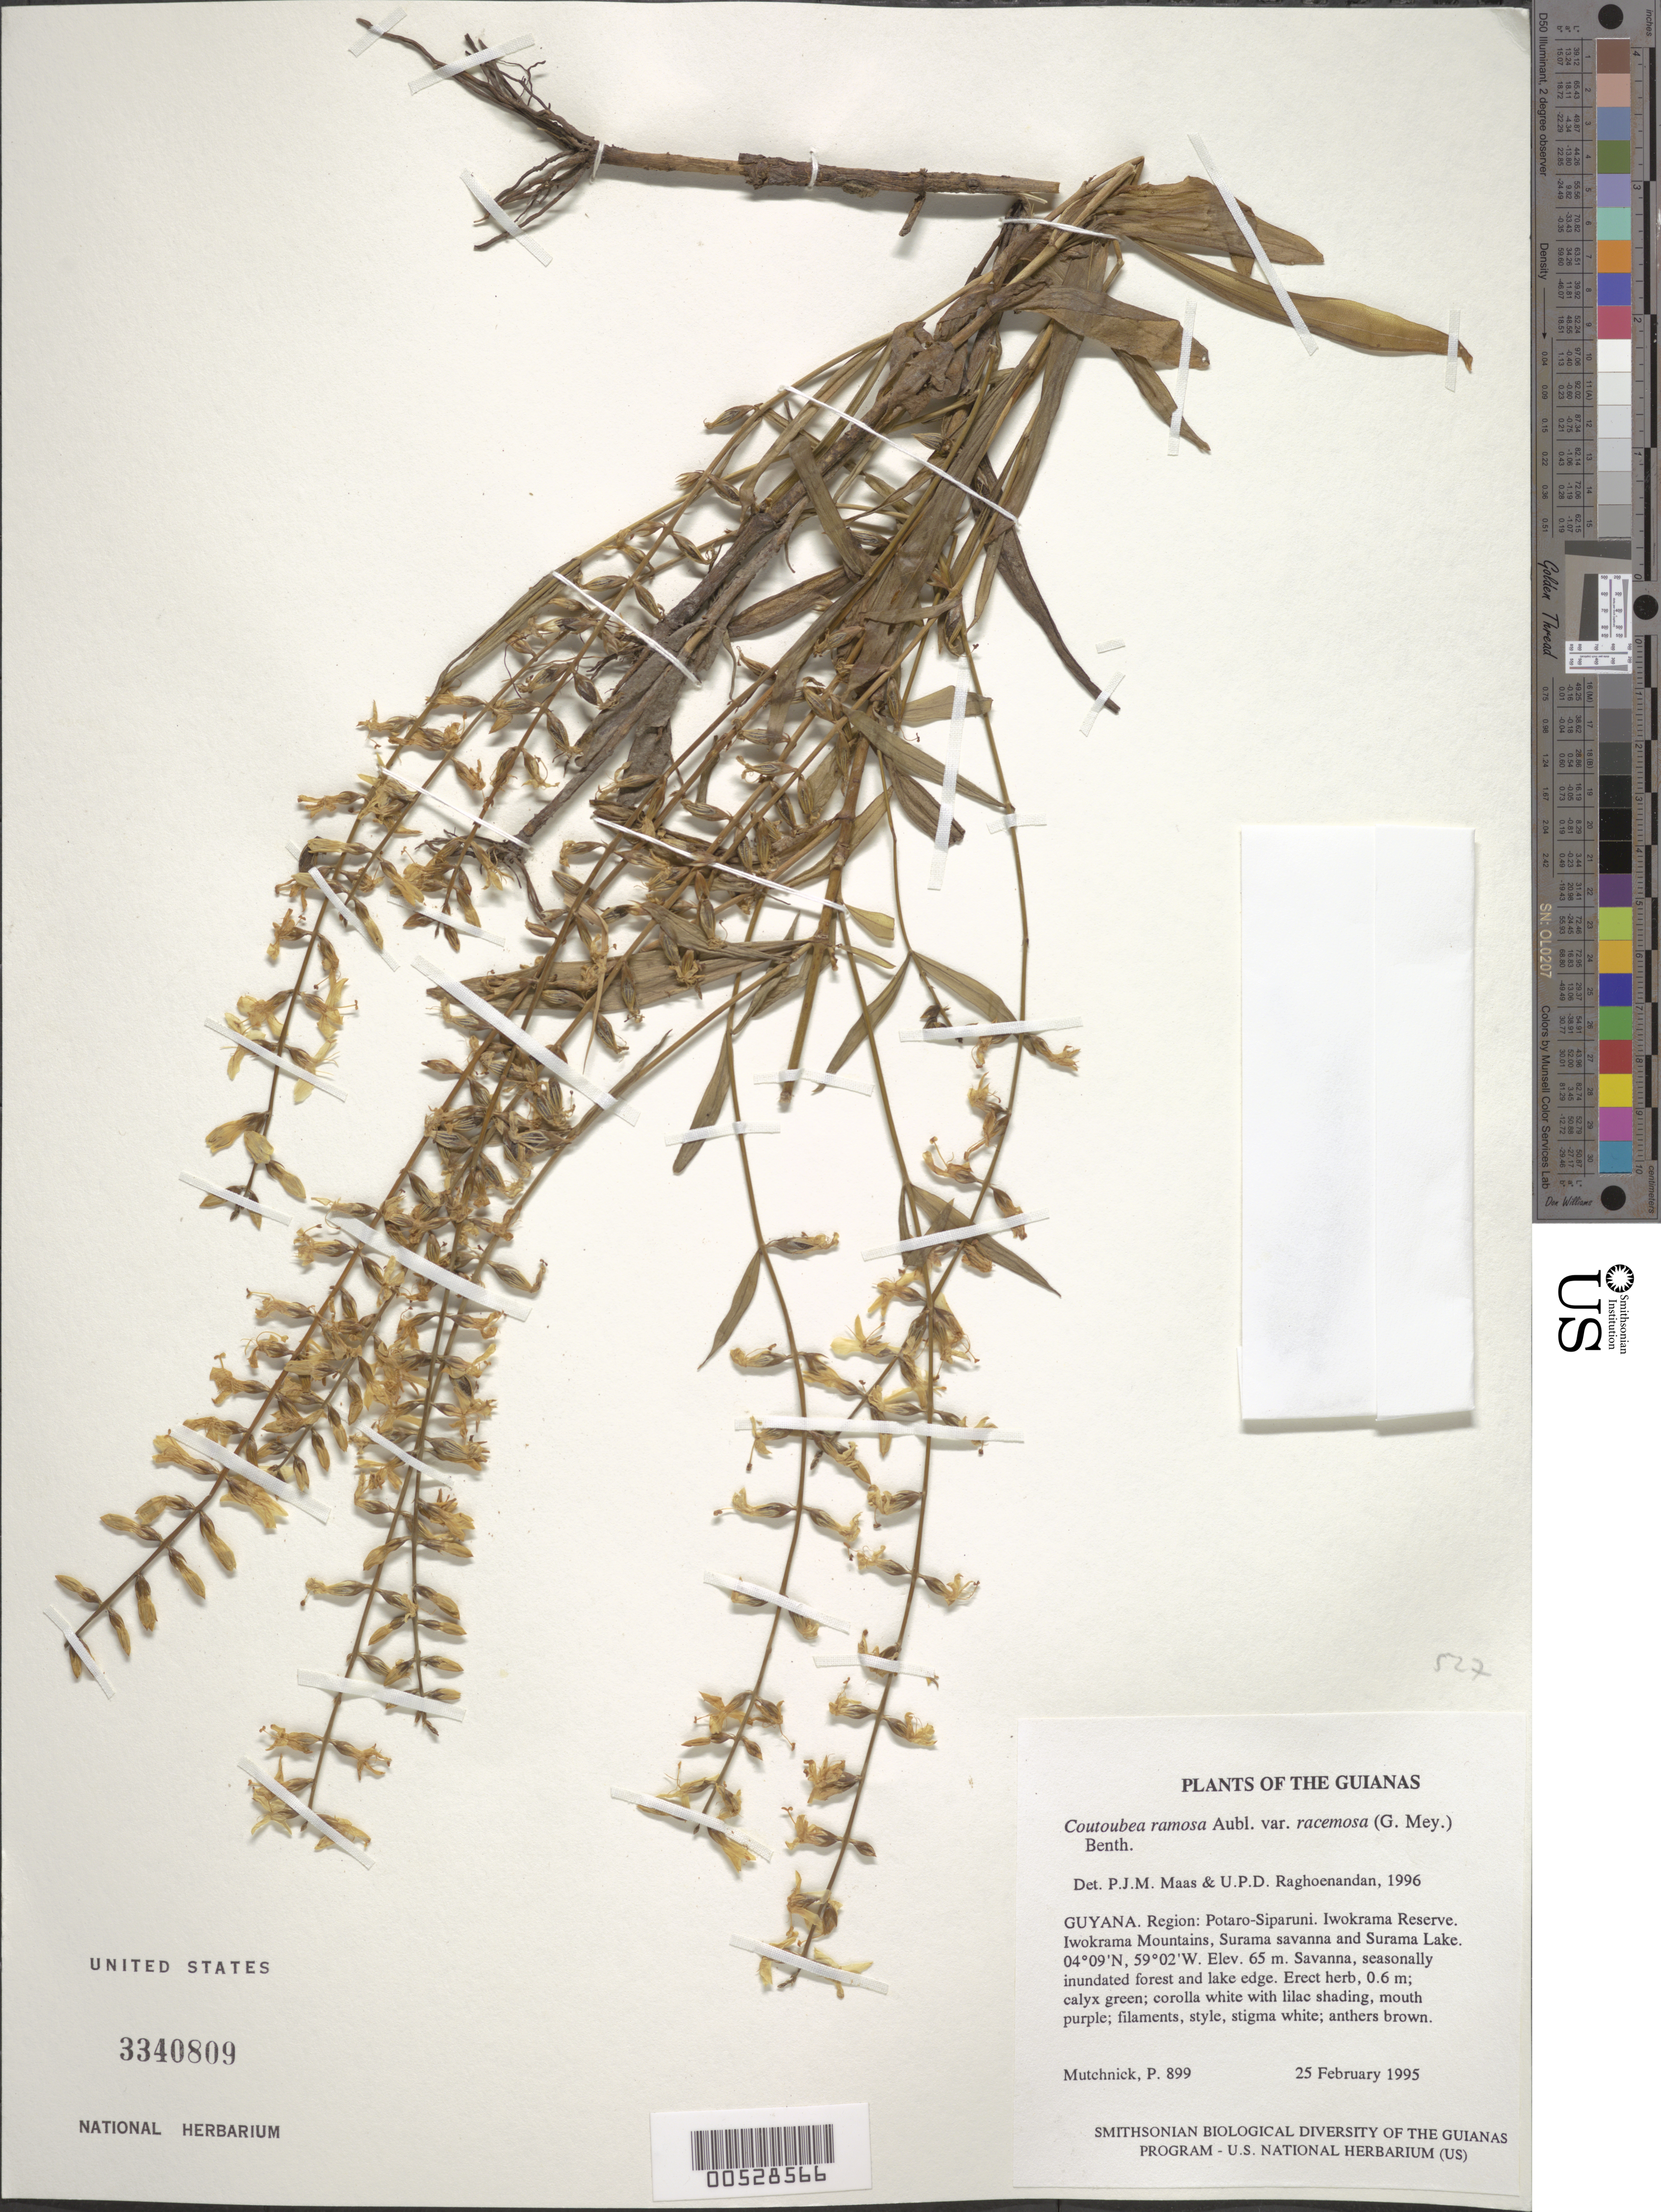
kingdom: Plantae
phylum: Tracheophyta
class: Magnoliopsida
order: Gentianales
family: Gentianaceae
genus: Coutoubea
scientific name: Coutoubea ramosa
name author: Aubl.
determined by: Maas, P. J.; Raghoenandan, U. P.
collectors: P. Mutchnick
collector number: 899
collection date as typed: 25 February 1995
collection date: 1995-02-25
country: Guyana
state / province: Potaro-Siparuni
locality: Iwokrama Reserve. Iwokrama Mountains, Surama savanna and Surama Lake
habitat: Savanna, seasonally inundated forest and lake edge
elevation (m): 65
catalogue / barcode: US 3340809